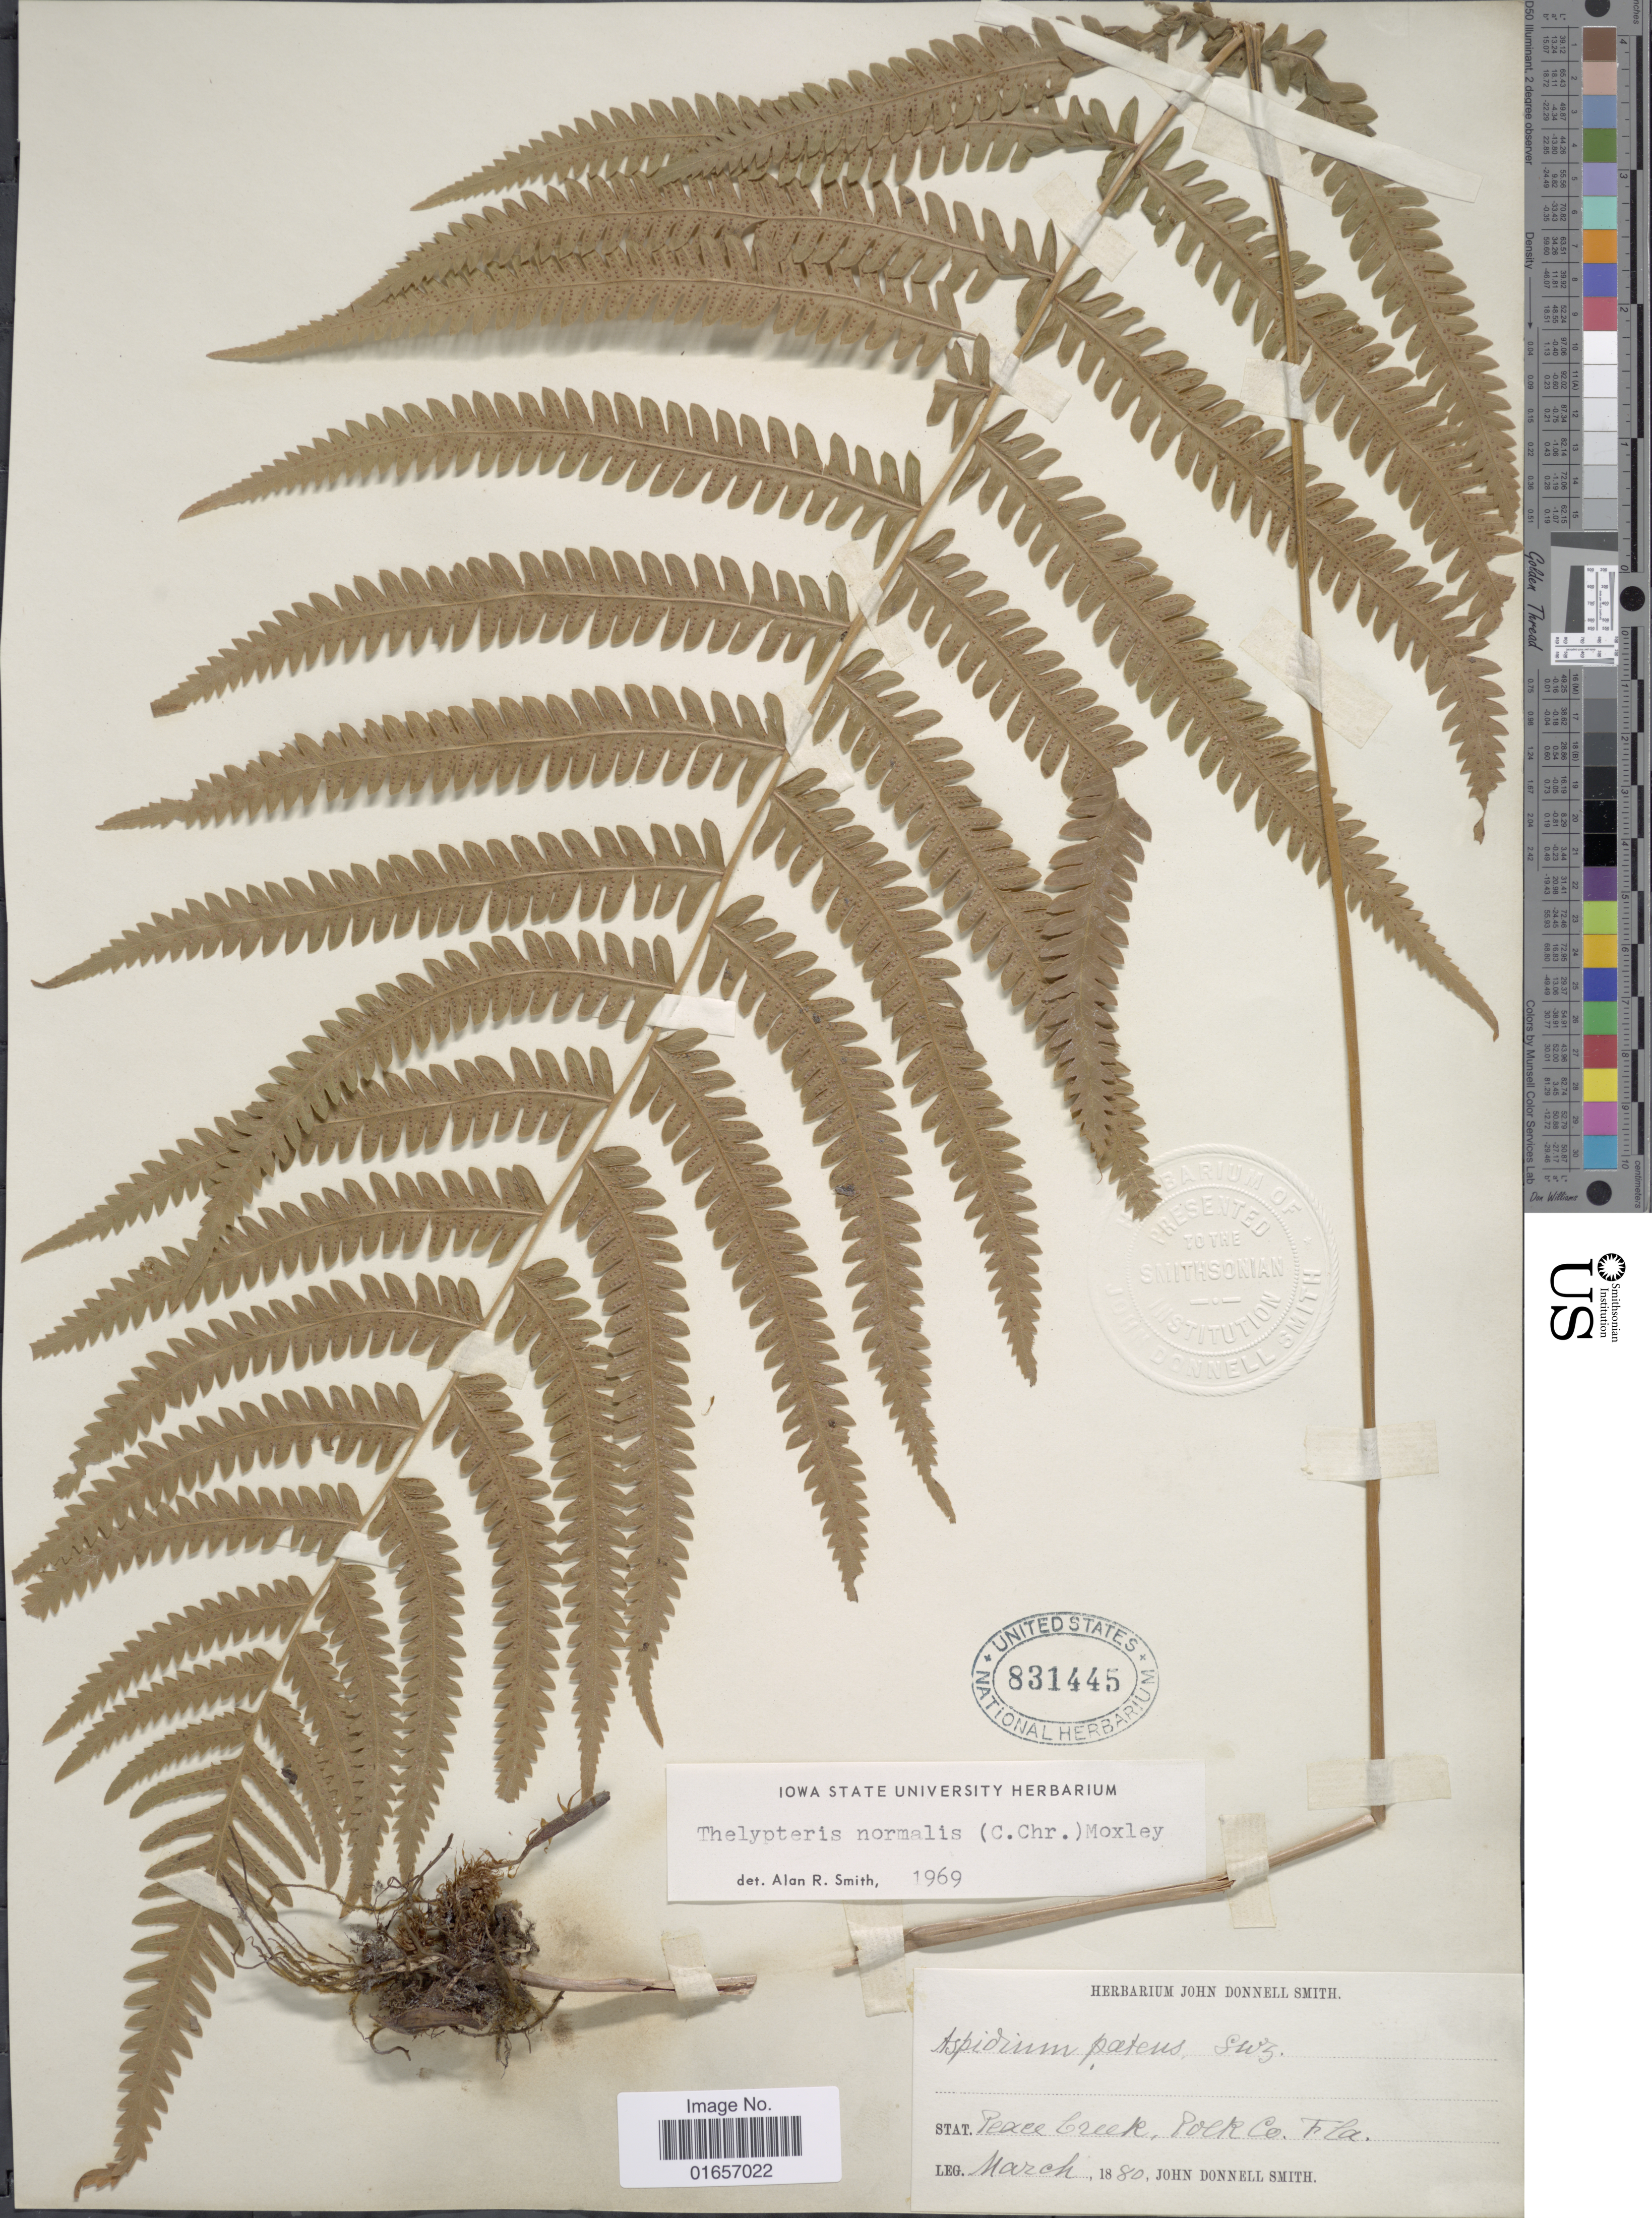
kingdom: Plantae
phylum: Tracheophyta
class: Polypodiopsida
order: Polypodiales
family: Thelypteridaceae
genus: Christella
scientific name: Christella kunthii comb. ined.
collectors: J. Donnell Smith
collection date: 1880-03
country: United States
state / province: Florida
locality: Peace Creek, Polk Co.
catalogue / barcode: US 831445